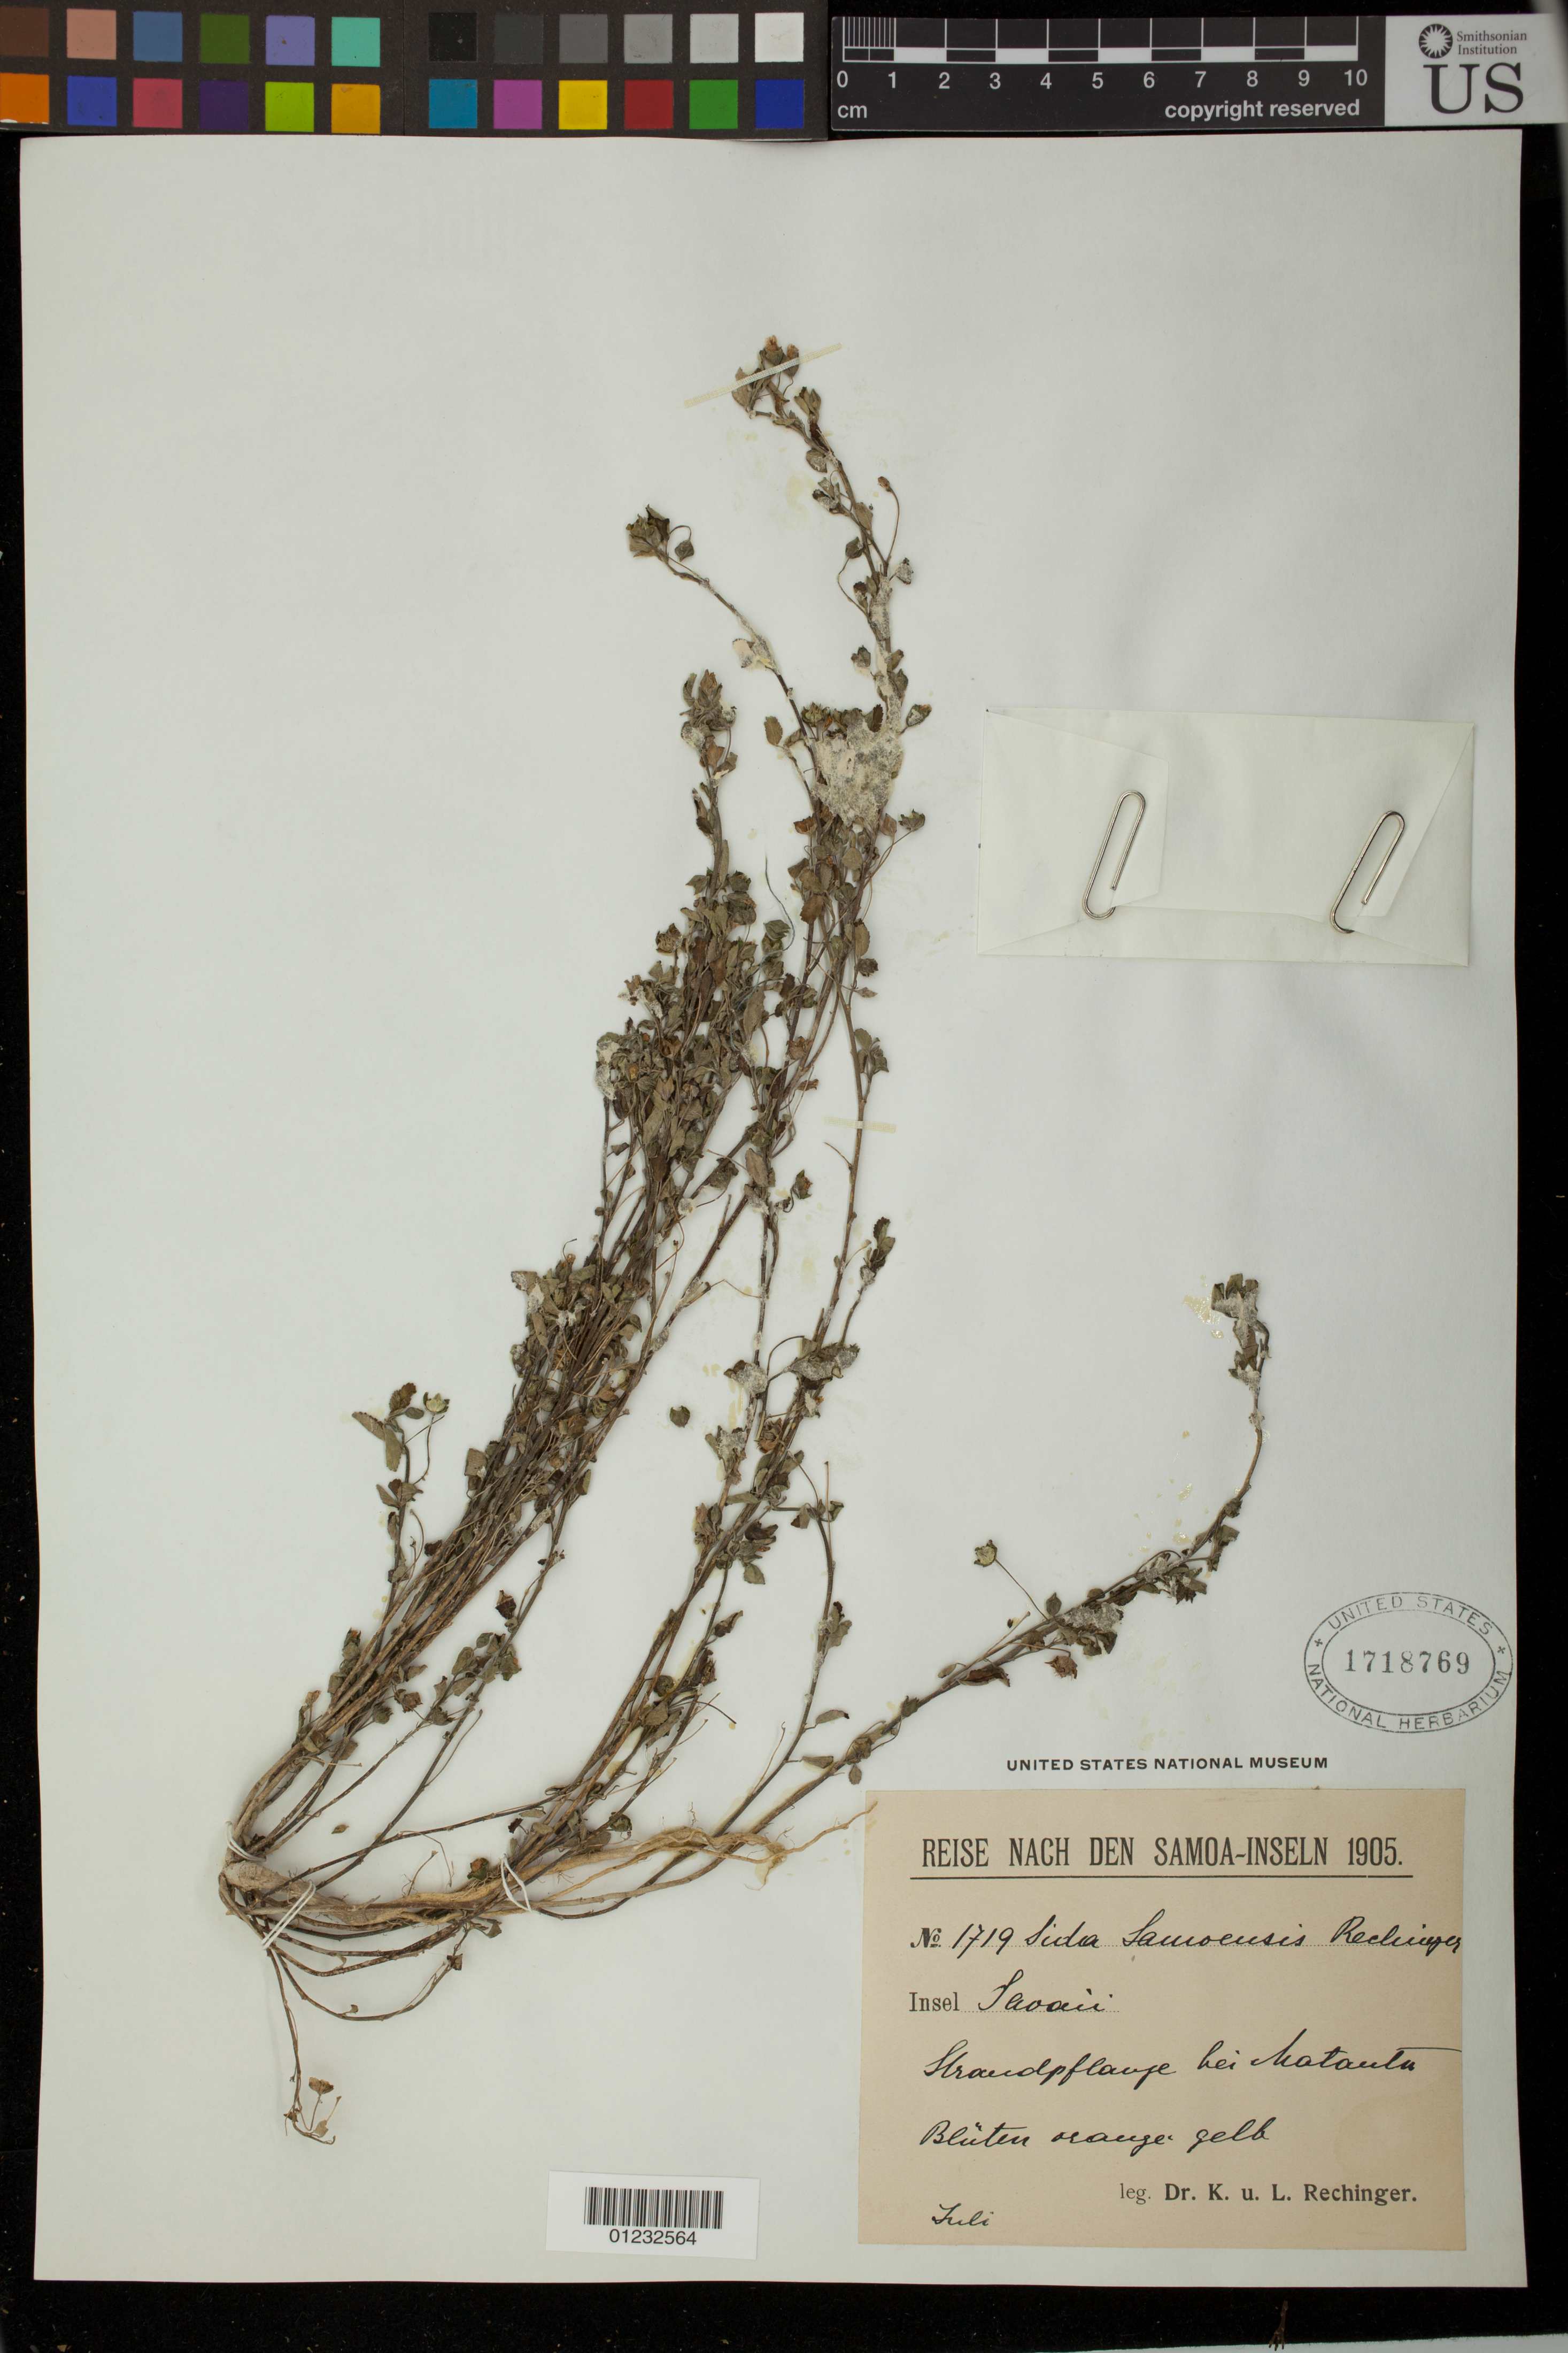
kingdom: Plantae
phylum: Tracheophyta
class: Magnoliopsida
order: Malvales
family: Malvaceae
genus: Sida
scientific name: Sida samoensis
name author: Rech.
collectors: K. Rechinger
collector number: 1719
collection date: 1905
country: Samoa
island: Savai'i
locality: Savaii Insel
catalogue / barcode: US 1718769